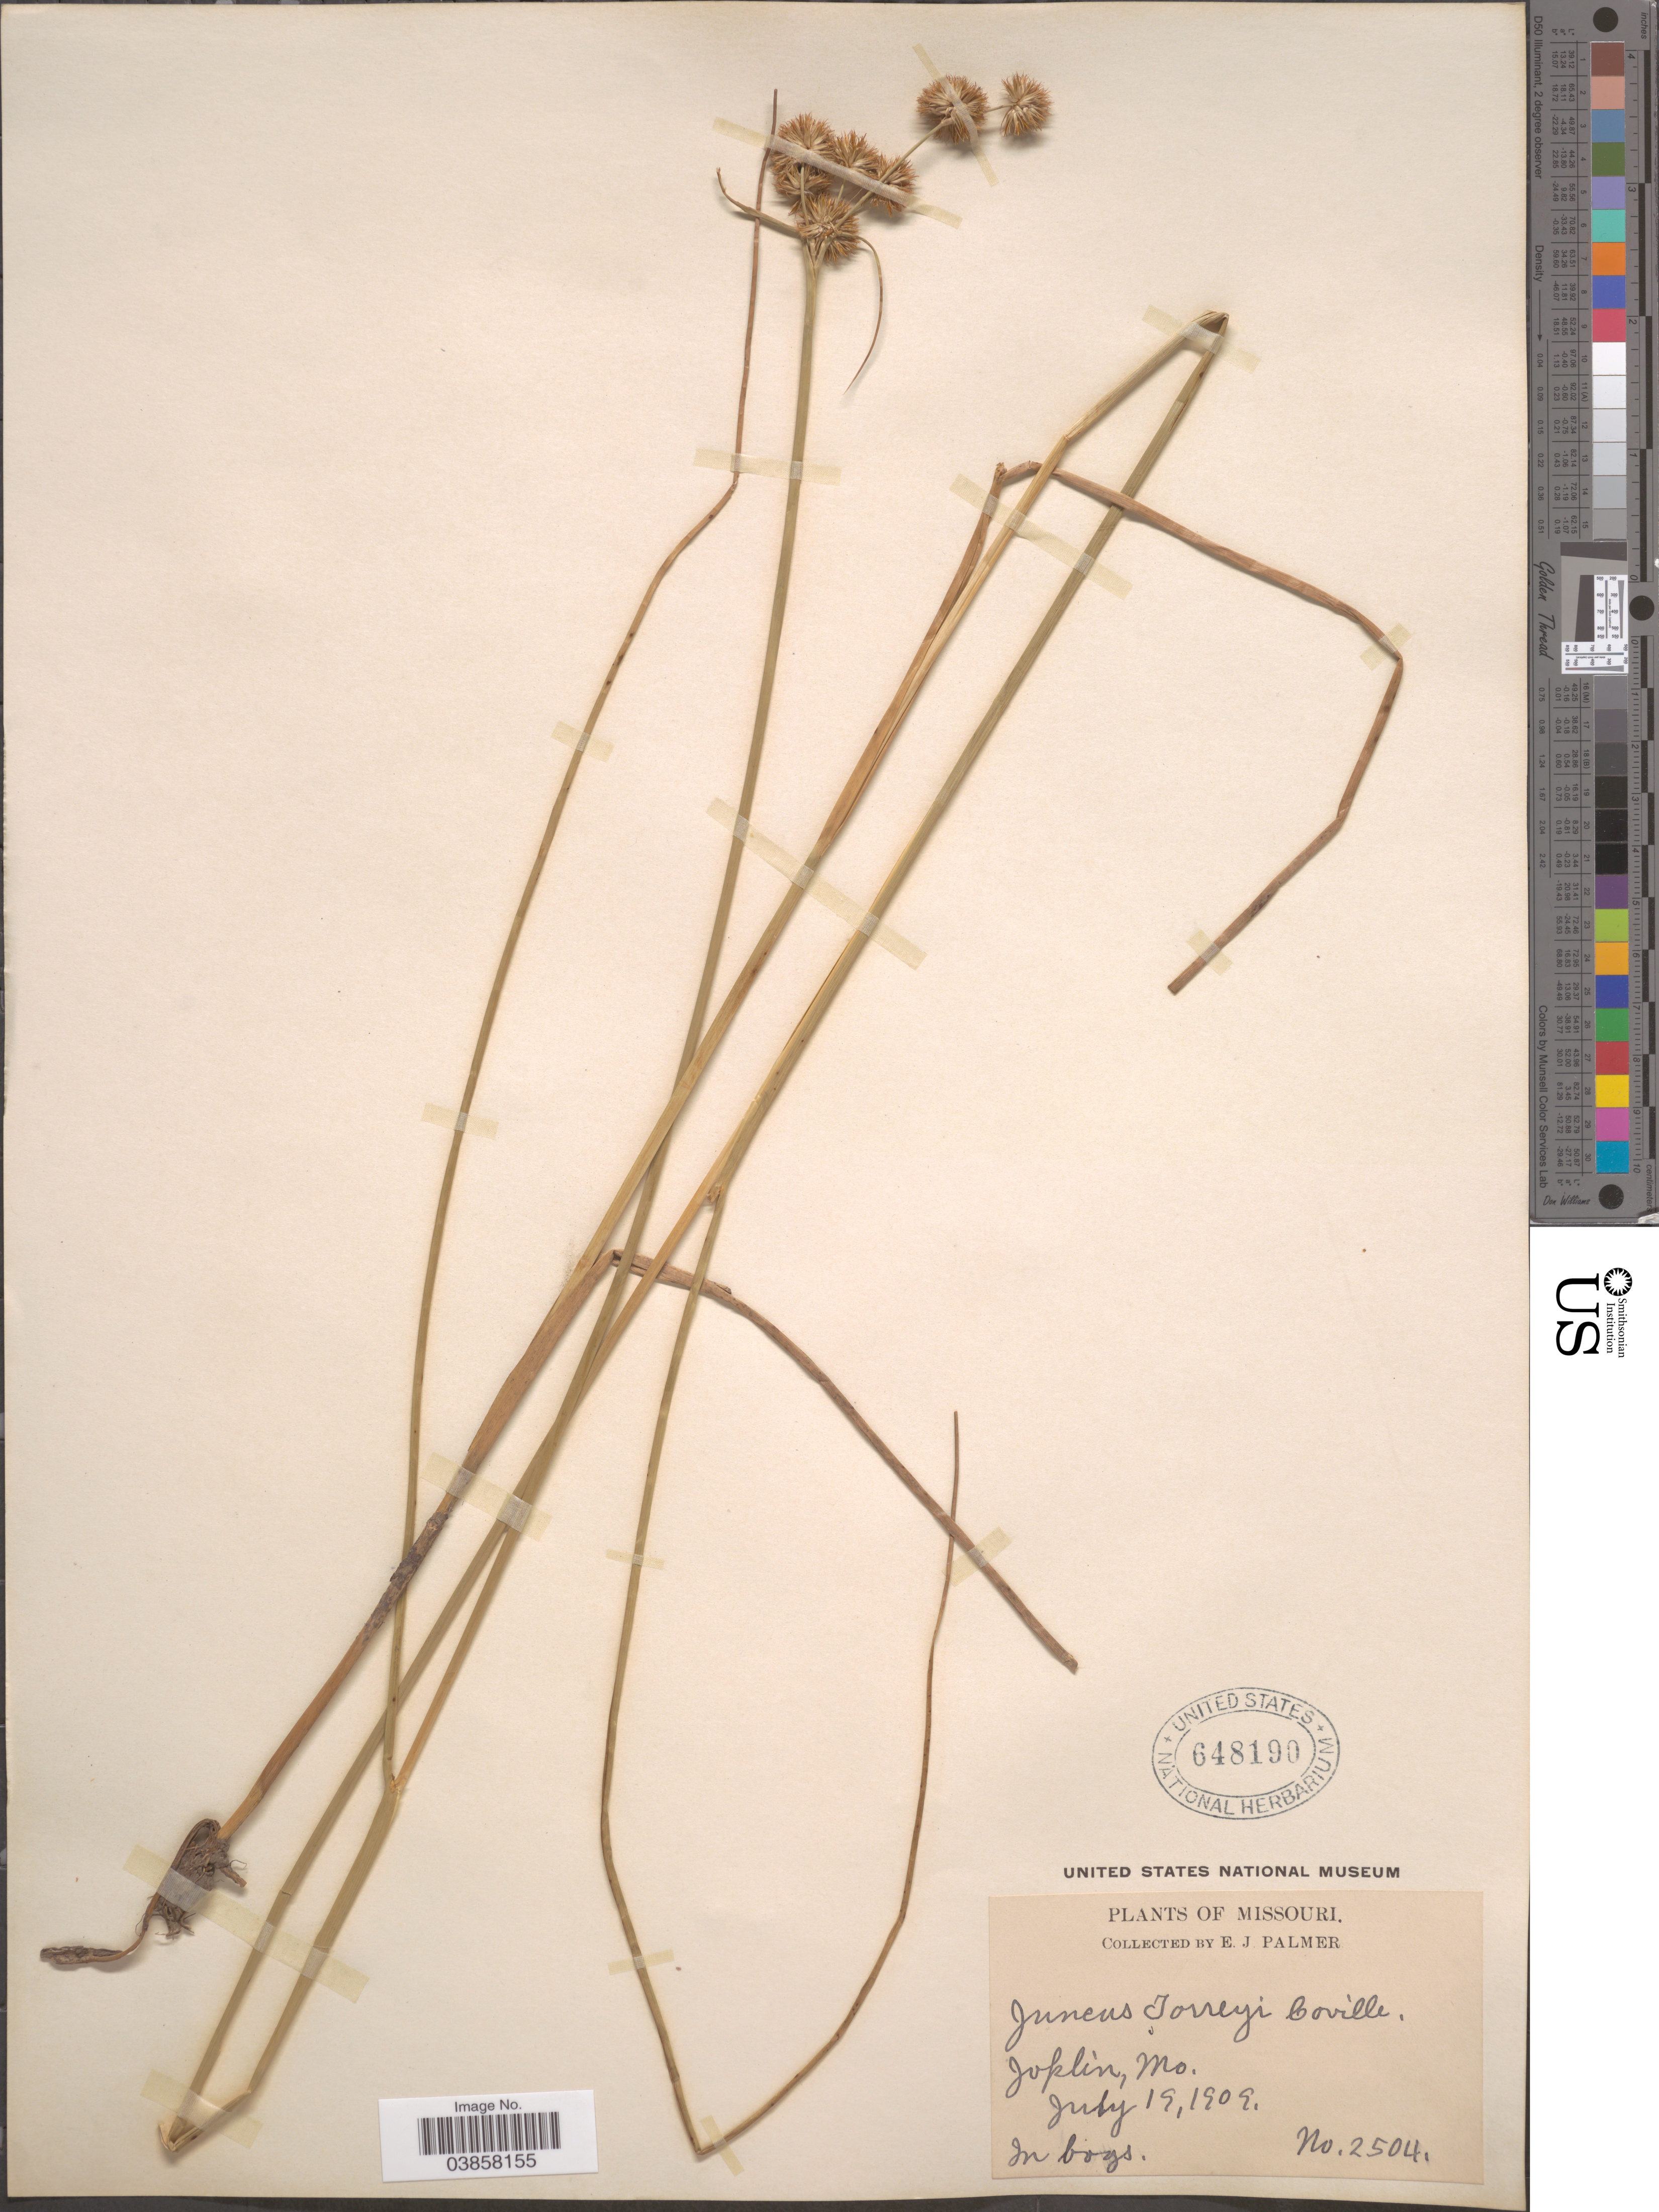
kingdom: Plantae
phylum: Tracheophyta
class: Liliopsida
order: Poales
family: Juncaceae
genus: Juncus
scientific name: Juncus torreyi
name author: Coville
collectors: E. J. Palmer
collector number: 2504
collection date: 1909-07-19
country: United States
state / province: Missouri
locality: Joplin.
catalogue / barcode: US 648190